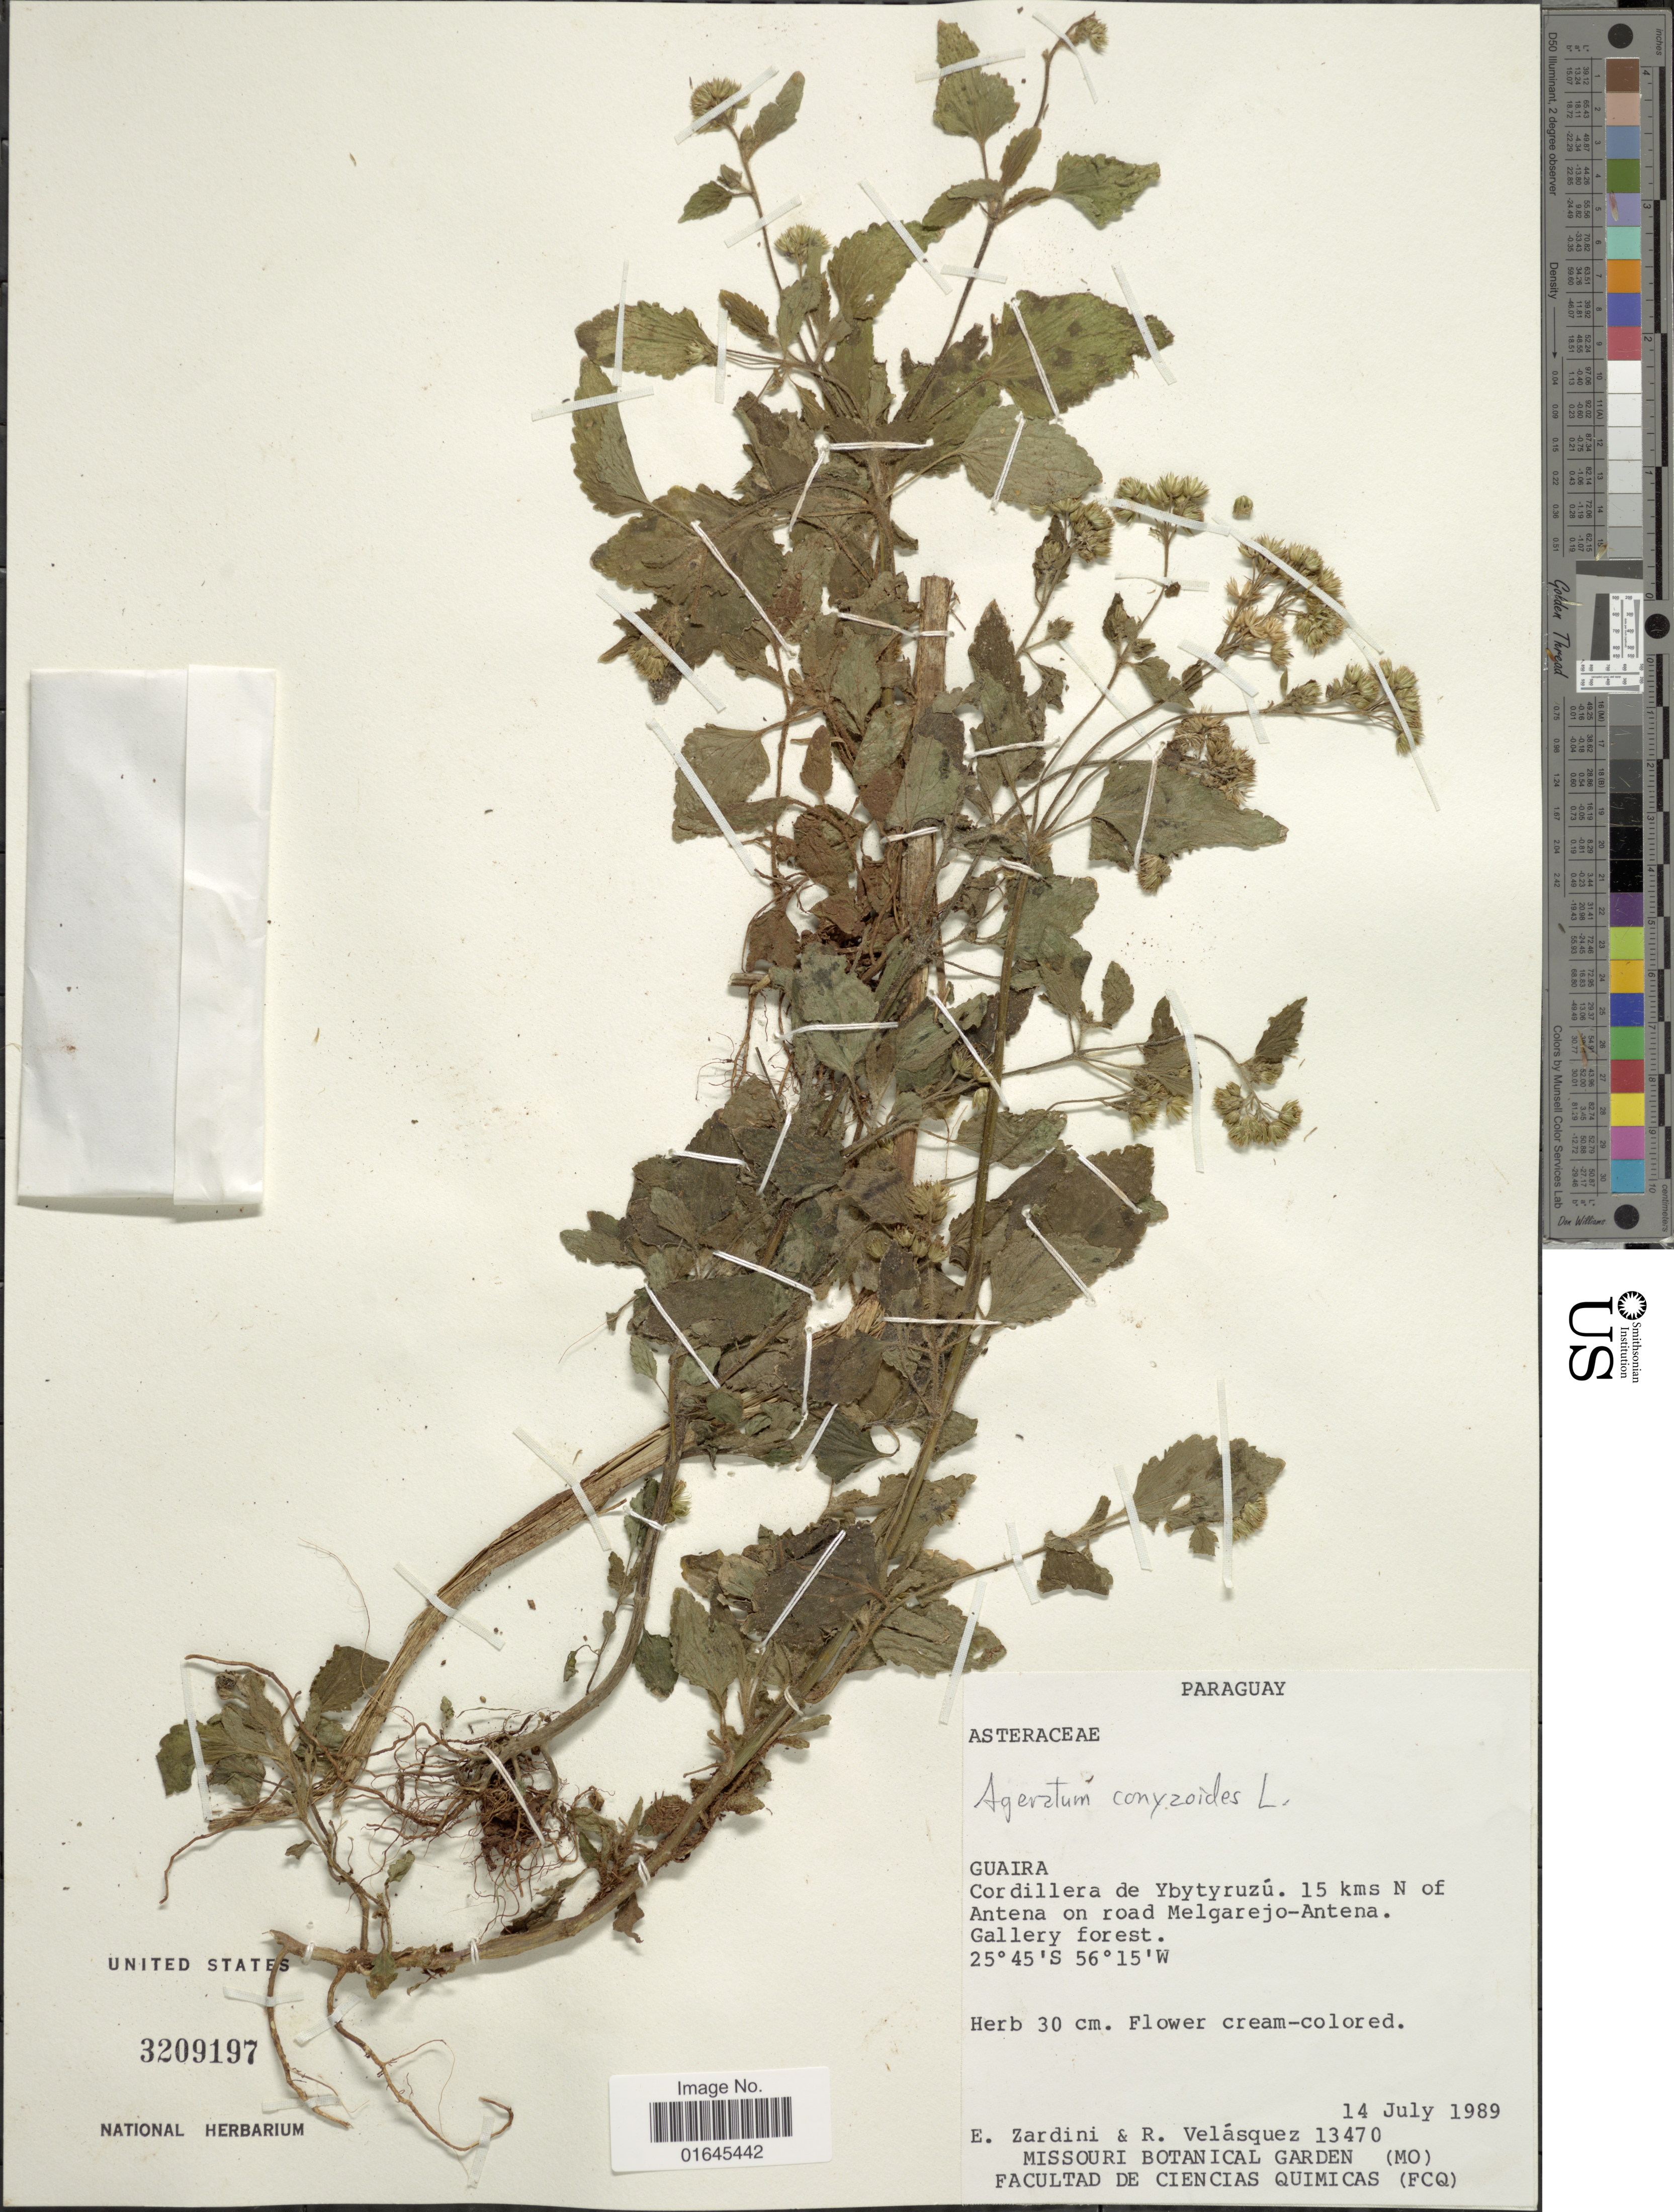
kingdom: Plantae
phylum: Tracheophyta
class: Magnoliopsida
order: Asterales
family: Asteraceae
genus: Ageratum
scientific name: Ageratum conyzoides subsp. latifolium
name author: (Cav.) M.F. Johnson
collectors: E. M. Zardini & R. Velásquez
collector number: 13470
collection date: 1989-07-14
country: Paraguay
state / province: Guaira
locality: Cordillera de Ybytyruzú, 15 kms N of Antena on road Melgarejo-Antena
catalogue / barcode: US 3209197